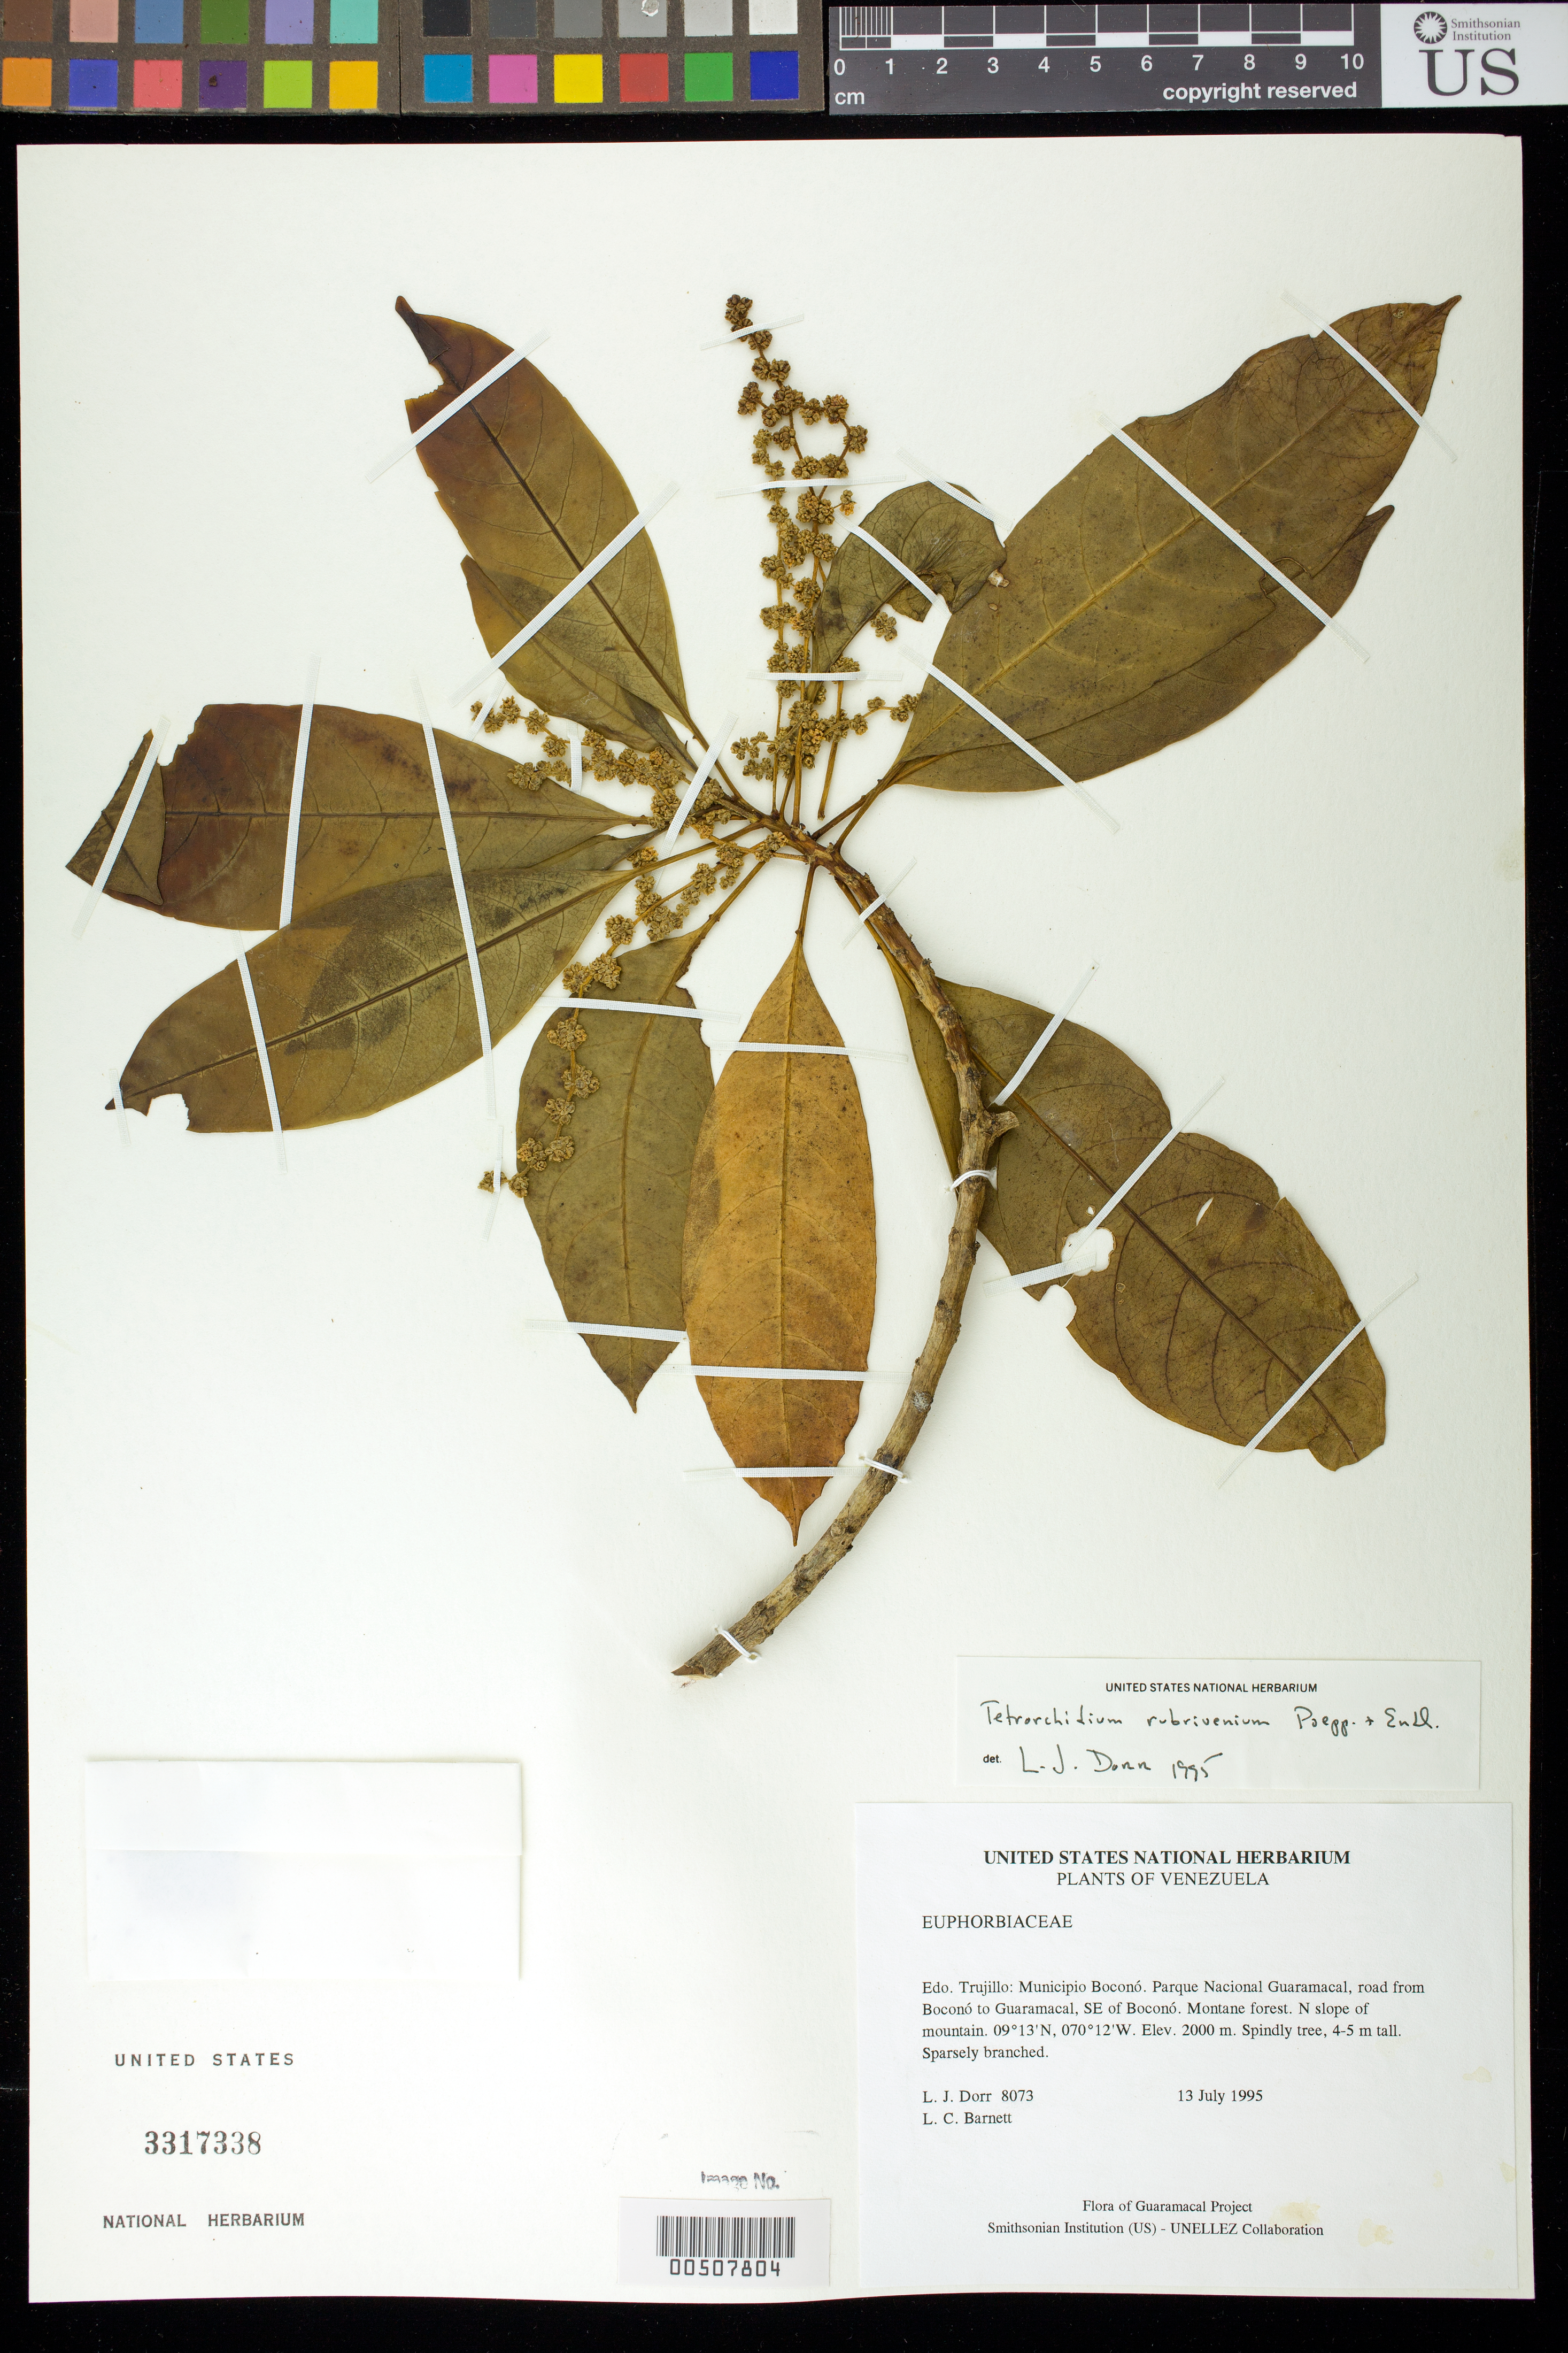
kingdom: Plantae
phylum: Tracheophyta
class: Magnoliopsida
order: Malpighiales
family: Euphorbiaceae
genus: Tetrorchidium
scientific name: Tetrorchidium rubrivenium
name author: Poepp.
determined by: Dorr, L. J., (BOT), Smithsonian Institution - National Museum of Natural History (UNITED STATES)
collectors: L. J. Dorr & L. C. Barnett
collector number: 8073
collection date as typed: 13 Jul 1995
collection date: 1995-07-13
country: Venezuela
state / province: Trujillo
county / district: Boconó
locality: Parque Nacional Guaramacal, road from Boconó to Guaramacal, SE of Boconó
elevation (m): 2000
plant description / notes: PORT, US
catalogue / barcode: US 3317338